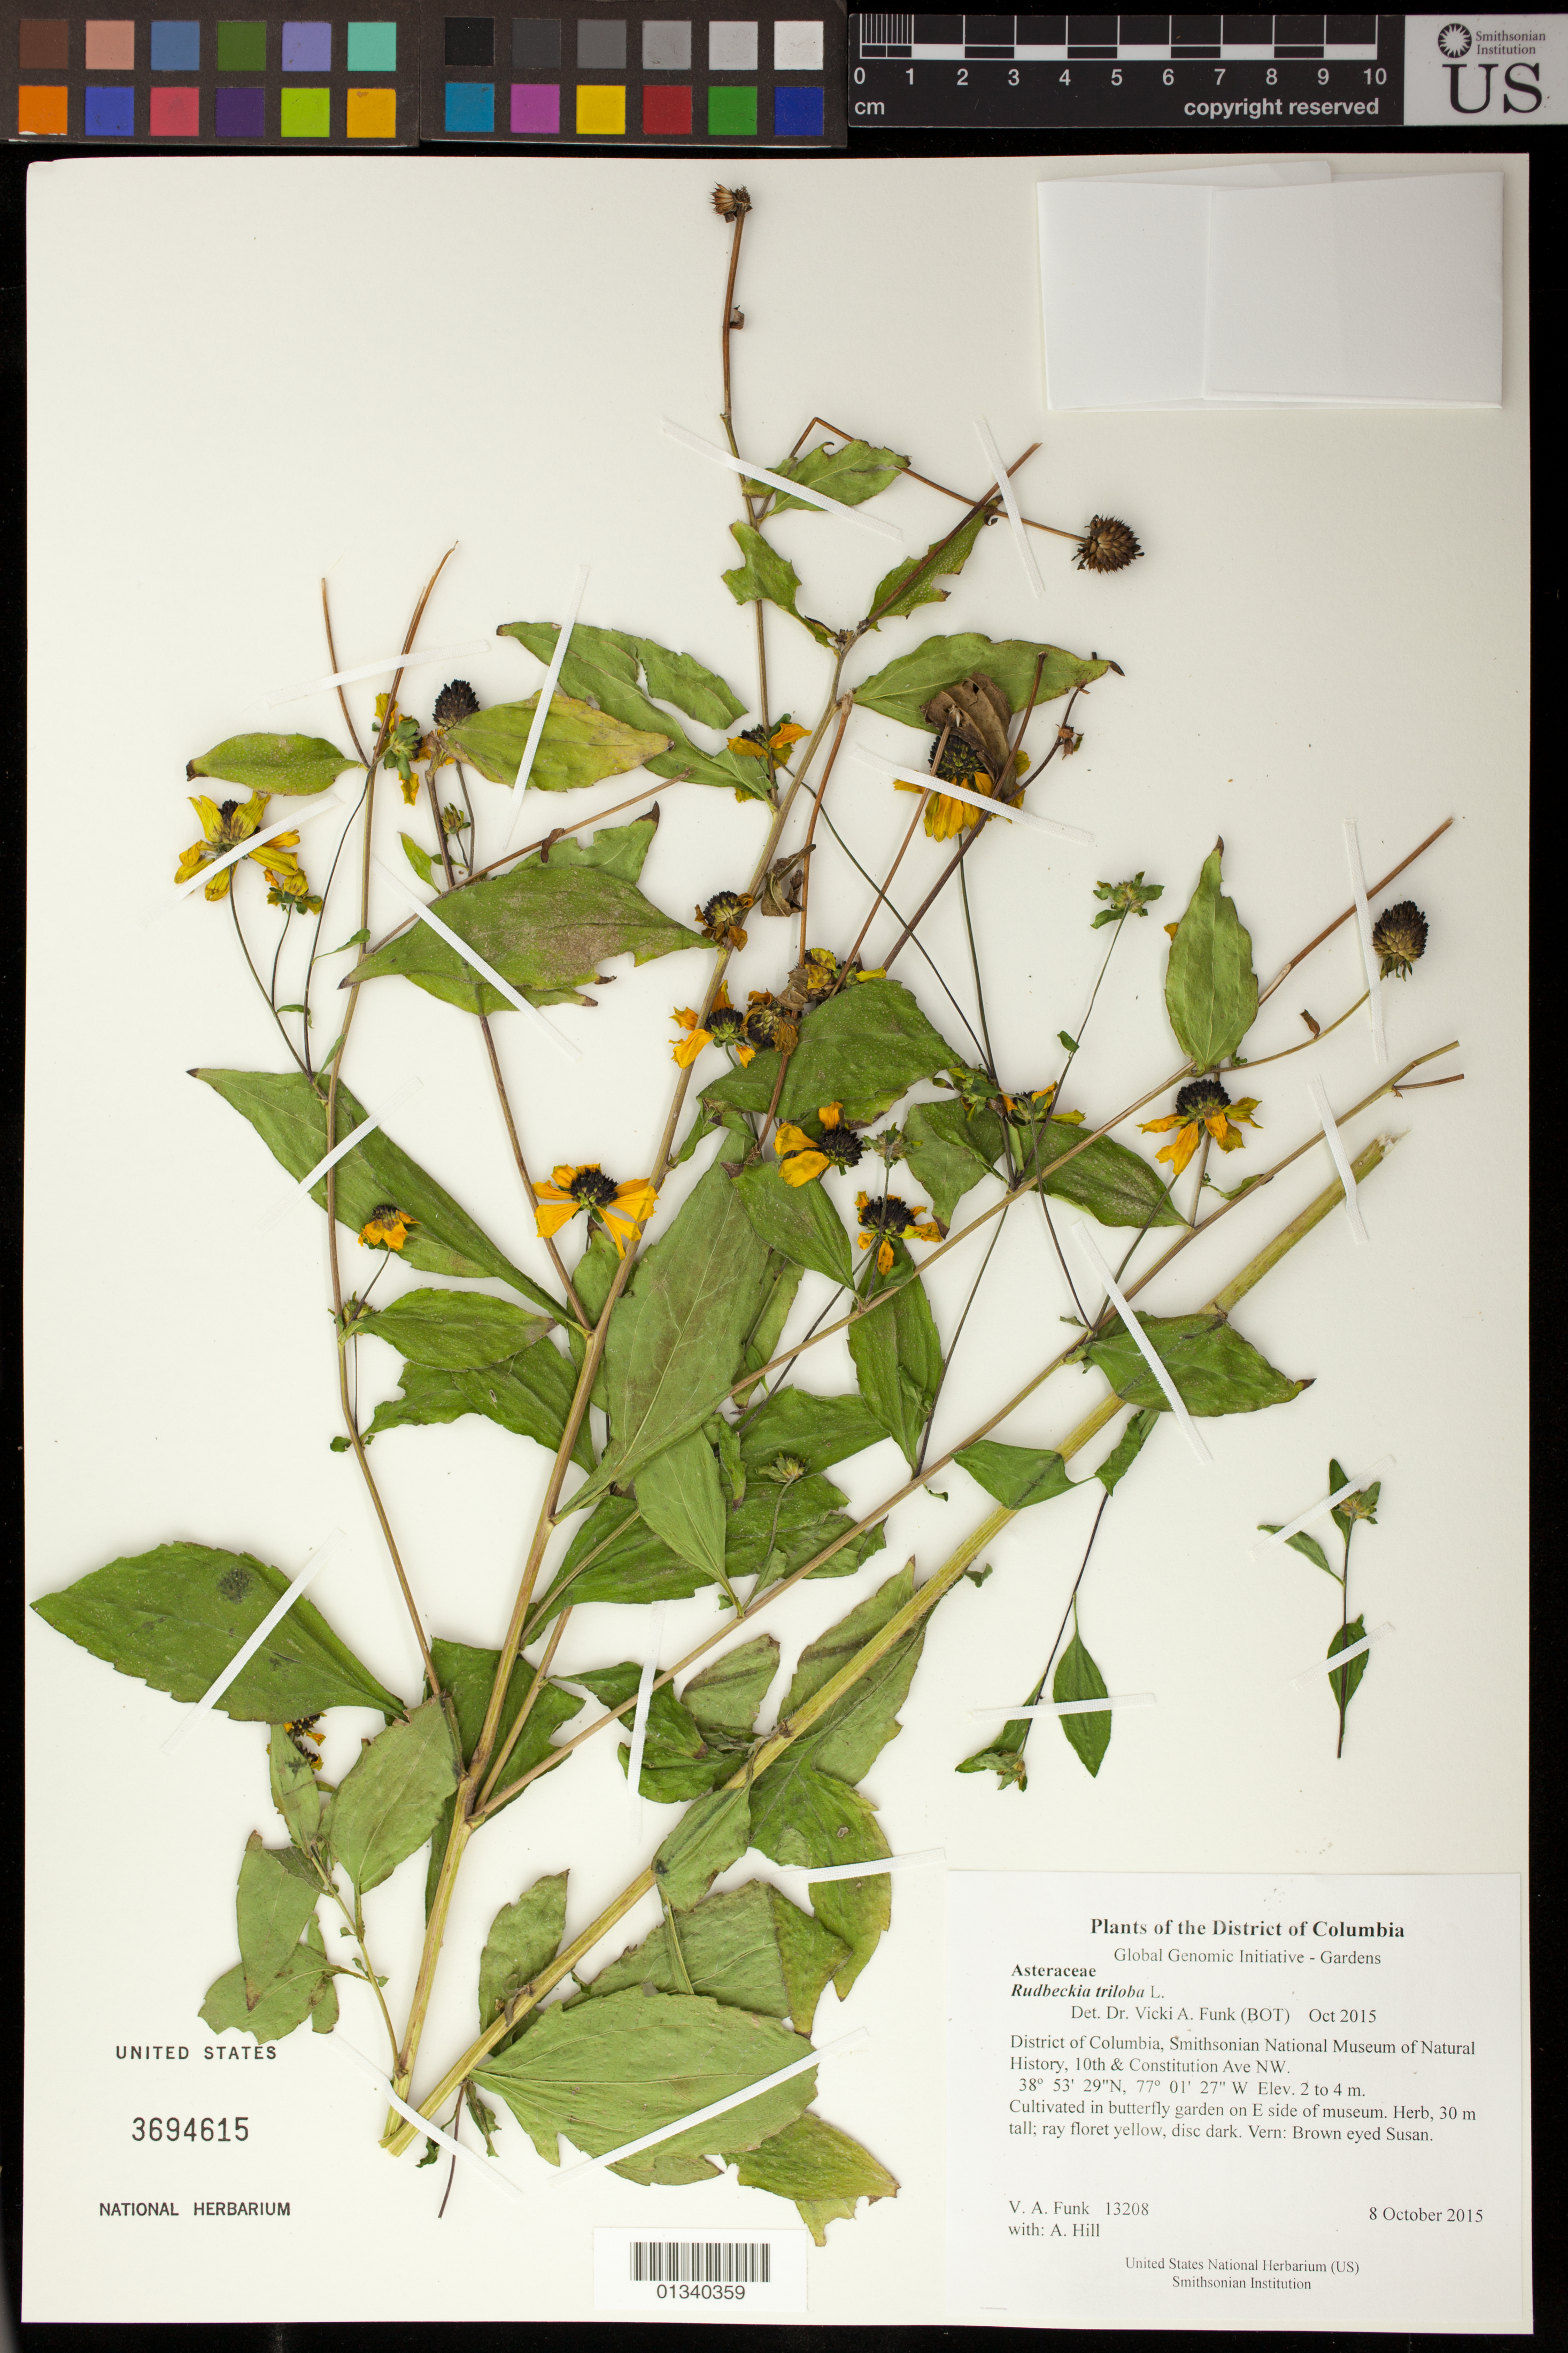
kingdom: Plantae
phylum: Tracheophyta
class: Magnoliopsida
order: Asterales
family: Asteraceae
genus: Rudbeckia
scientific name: Rudbeckia triloba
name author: L.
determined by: Funk, Vicki A., (BOT), Smithsonian Institution - National Museum of Natural History (UNITED STATES)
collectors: A. Hill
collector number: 13208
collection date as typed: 8 October 2015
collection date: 2015-10-08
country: United States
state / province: District of Columbia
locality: Smithsonian National Museum of Natural History, 10th & Constitution Ave NW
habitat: Cultivated in butterfly garden on E side of museum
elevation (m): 2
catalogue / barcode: US 3694615